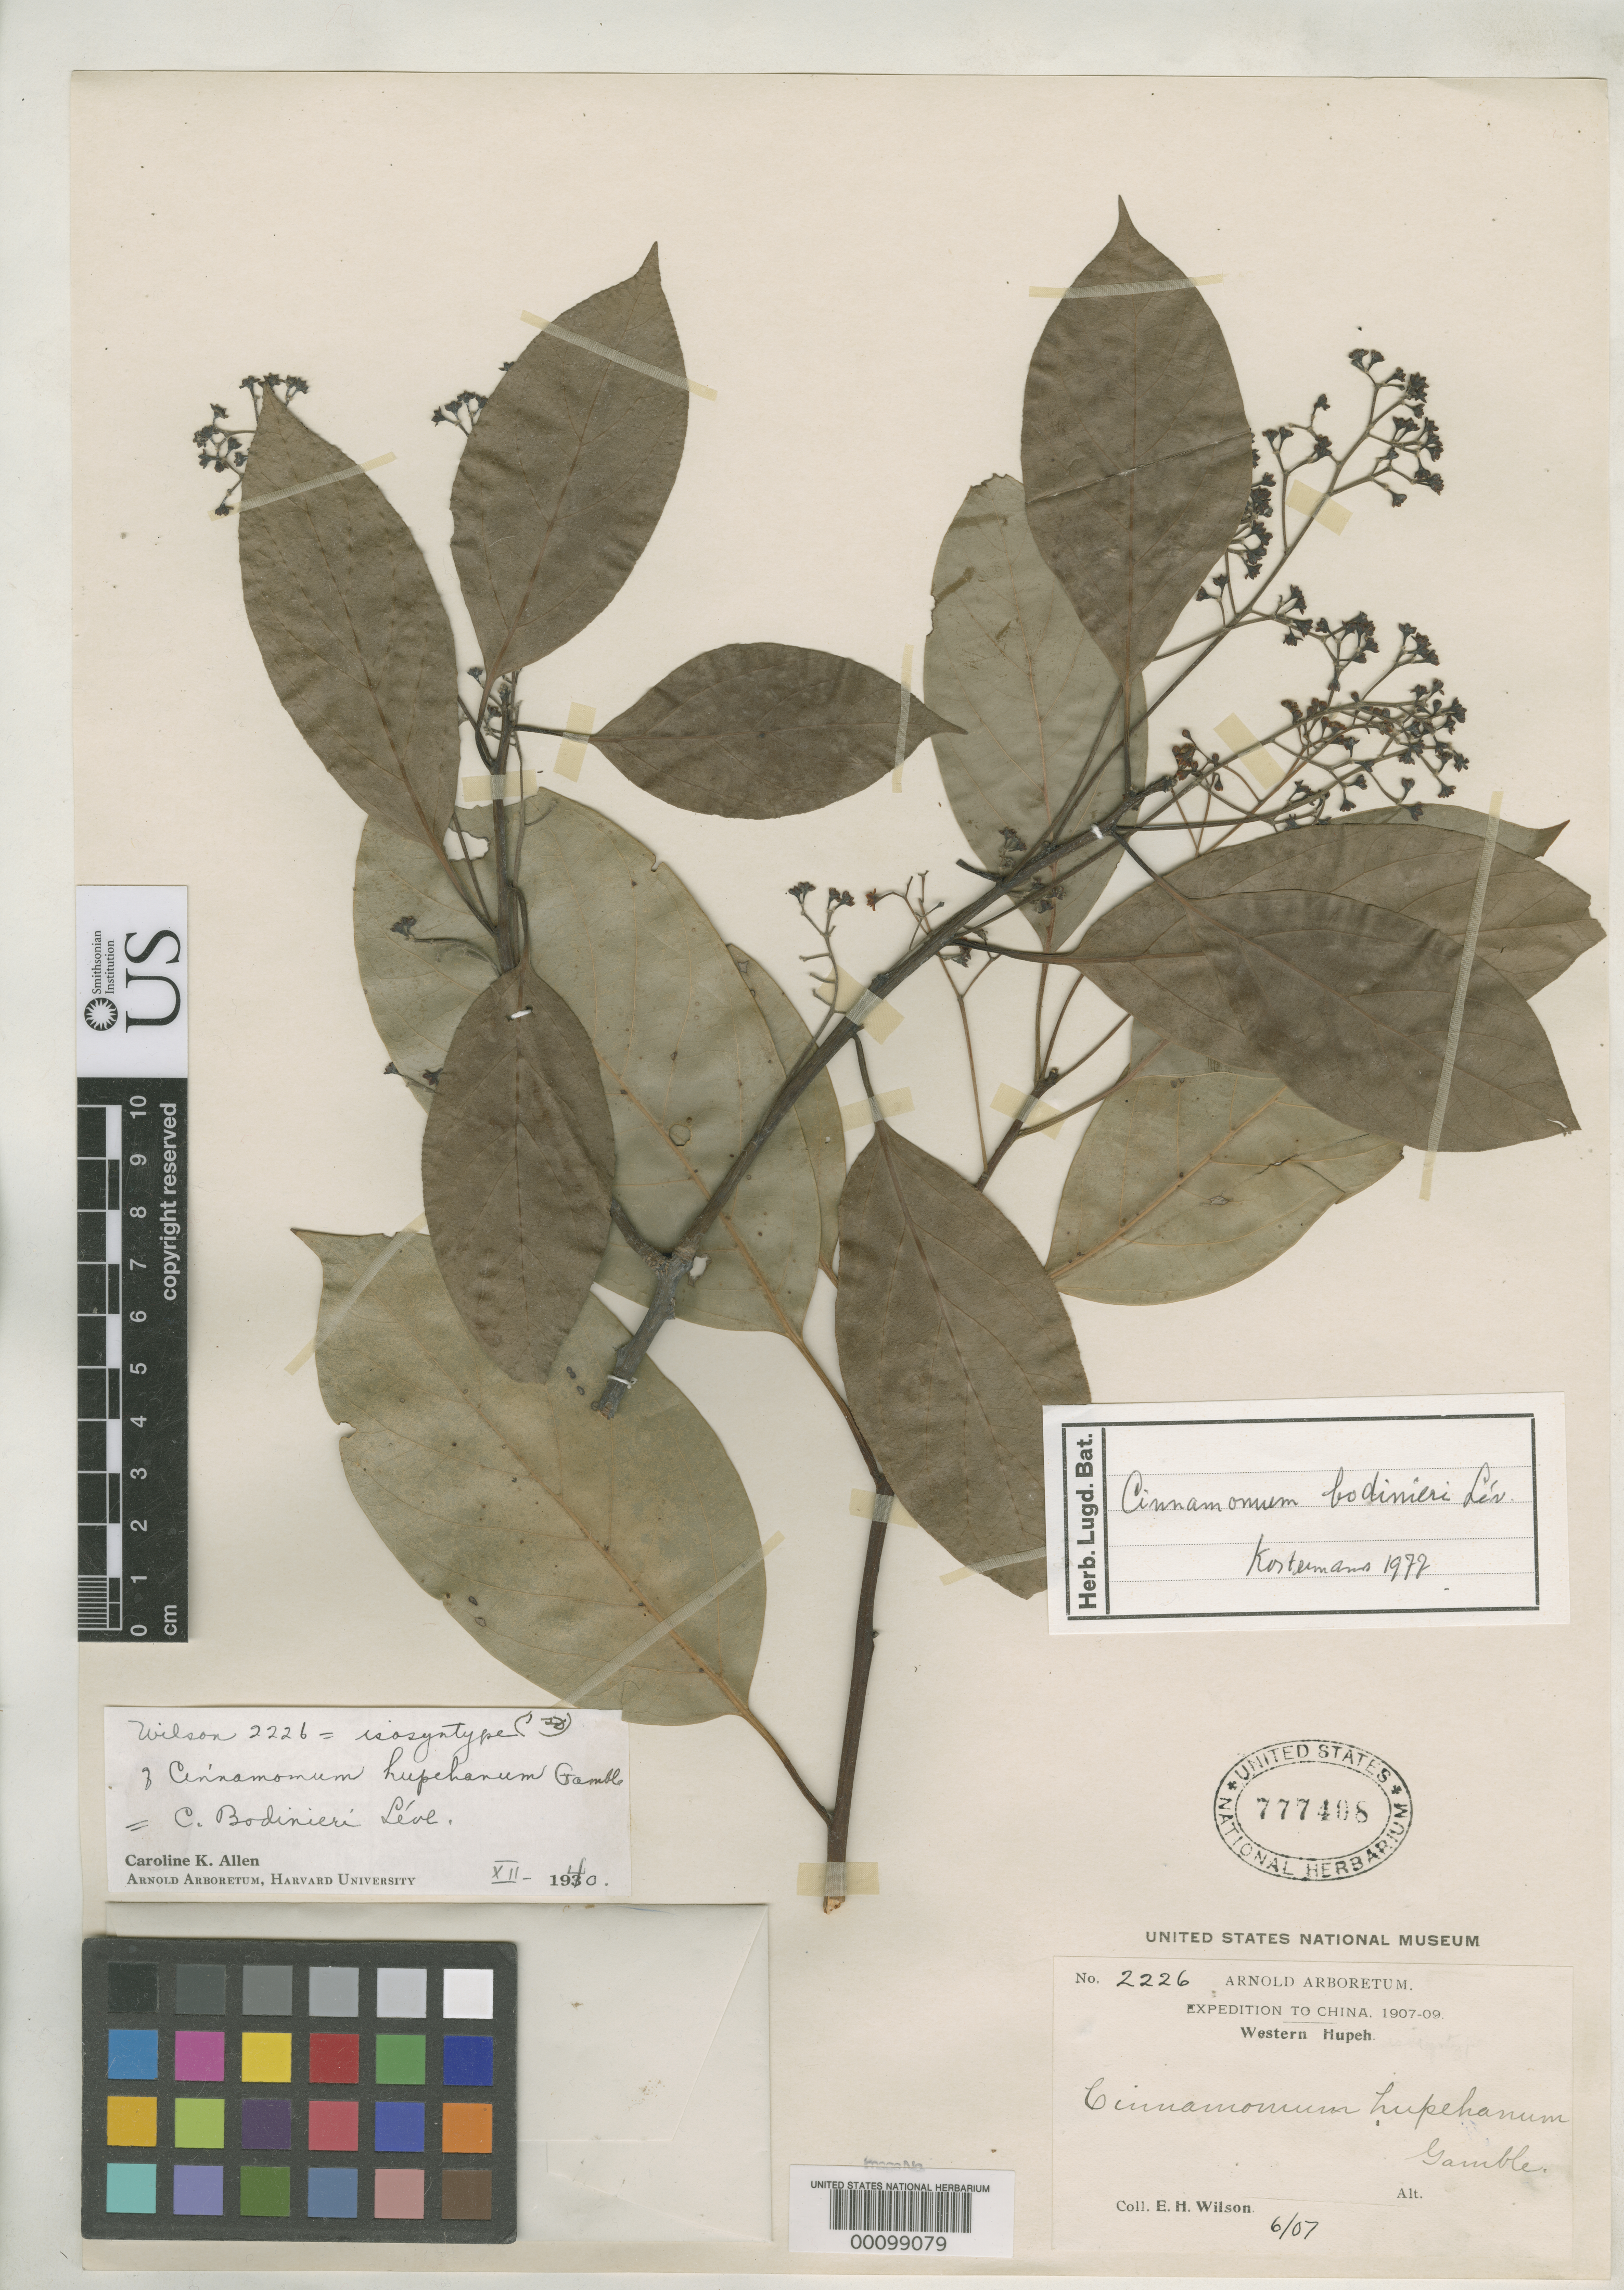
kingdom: Plantae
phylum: Tracheophyta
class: Magnoliopsida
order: Laurales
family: Lauraceae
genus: Cinnamomum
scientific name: Cinnamomum hupehanum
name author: Gamble in Sarg.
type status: Isosyntype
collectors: E. H. Wilson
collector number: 2226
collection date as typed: Jun 1907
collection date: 1907-06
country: China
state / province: Hubei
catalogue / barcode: US 77408